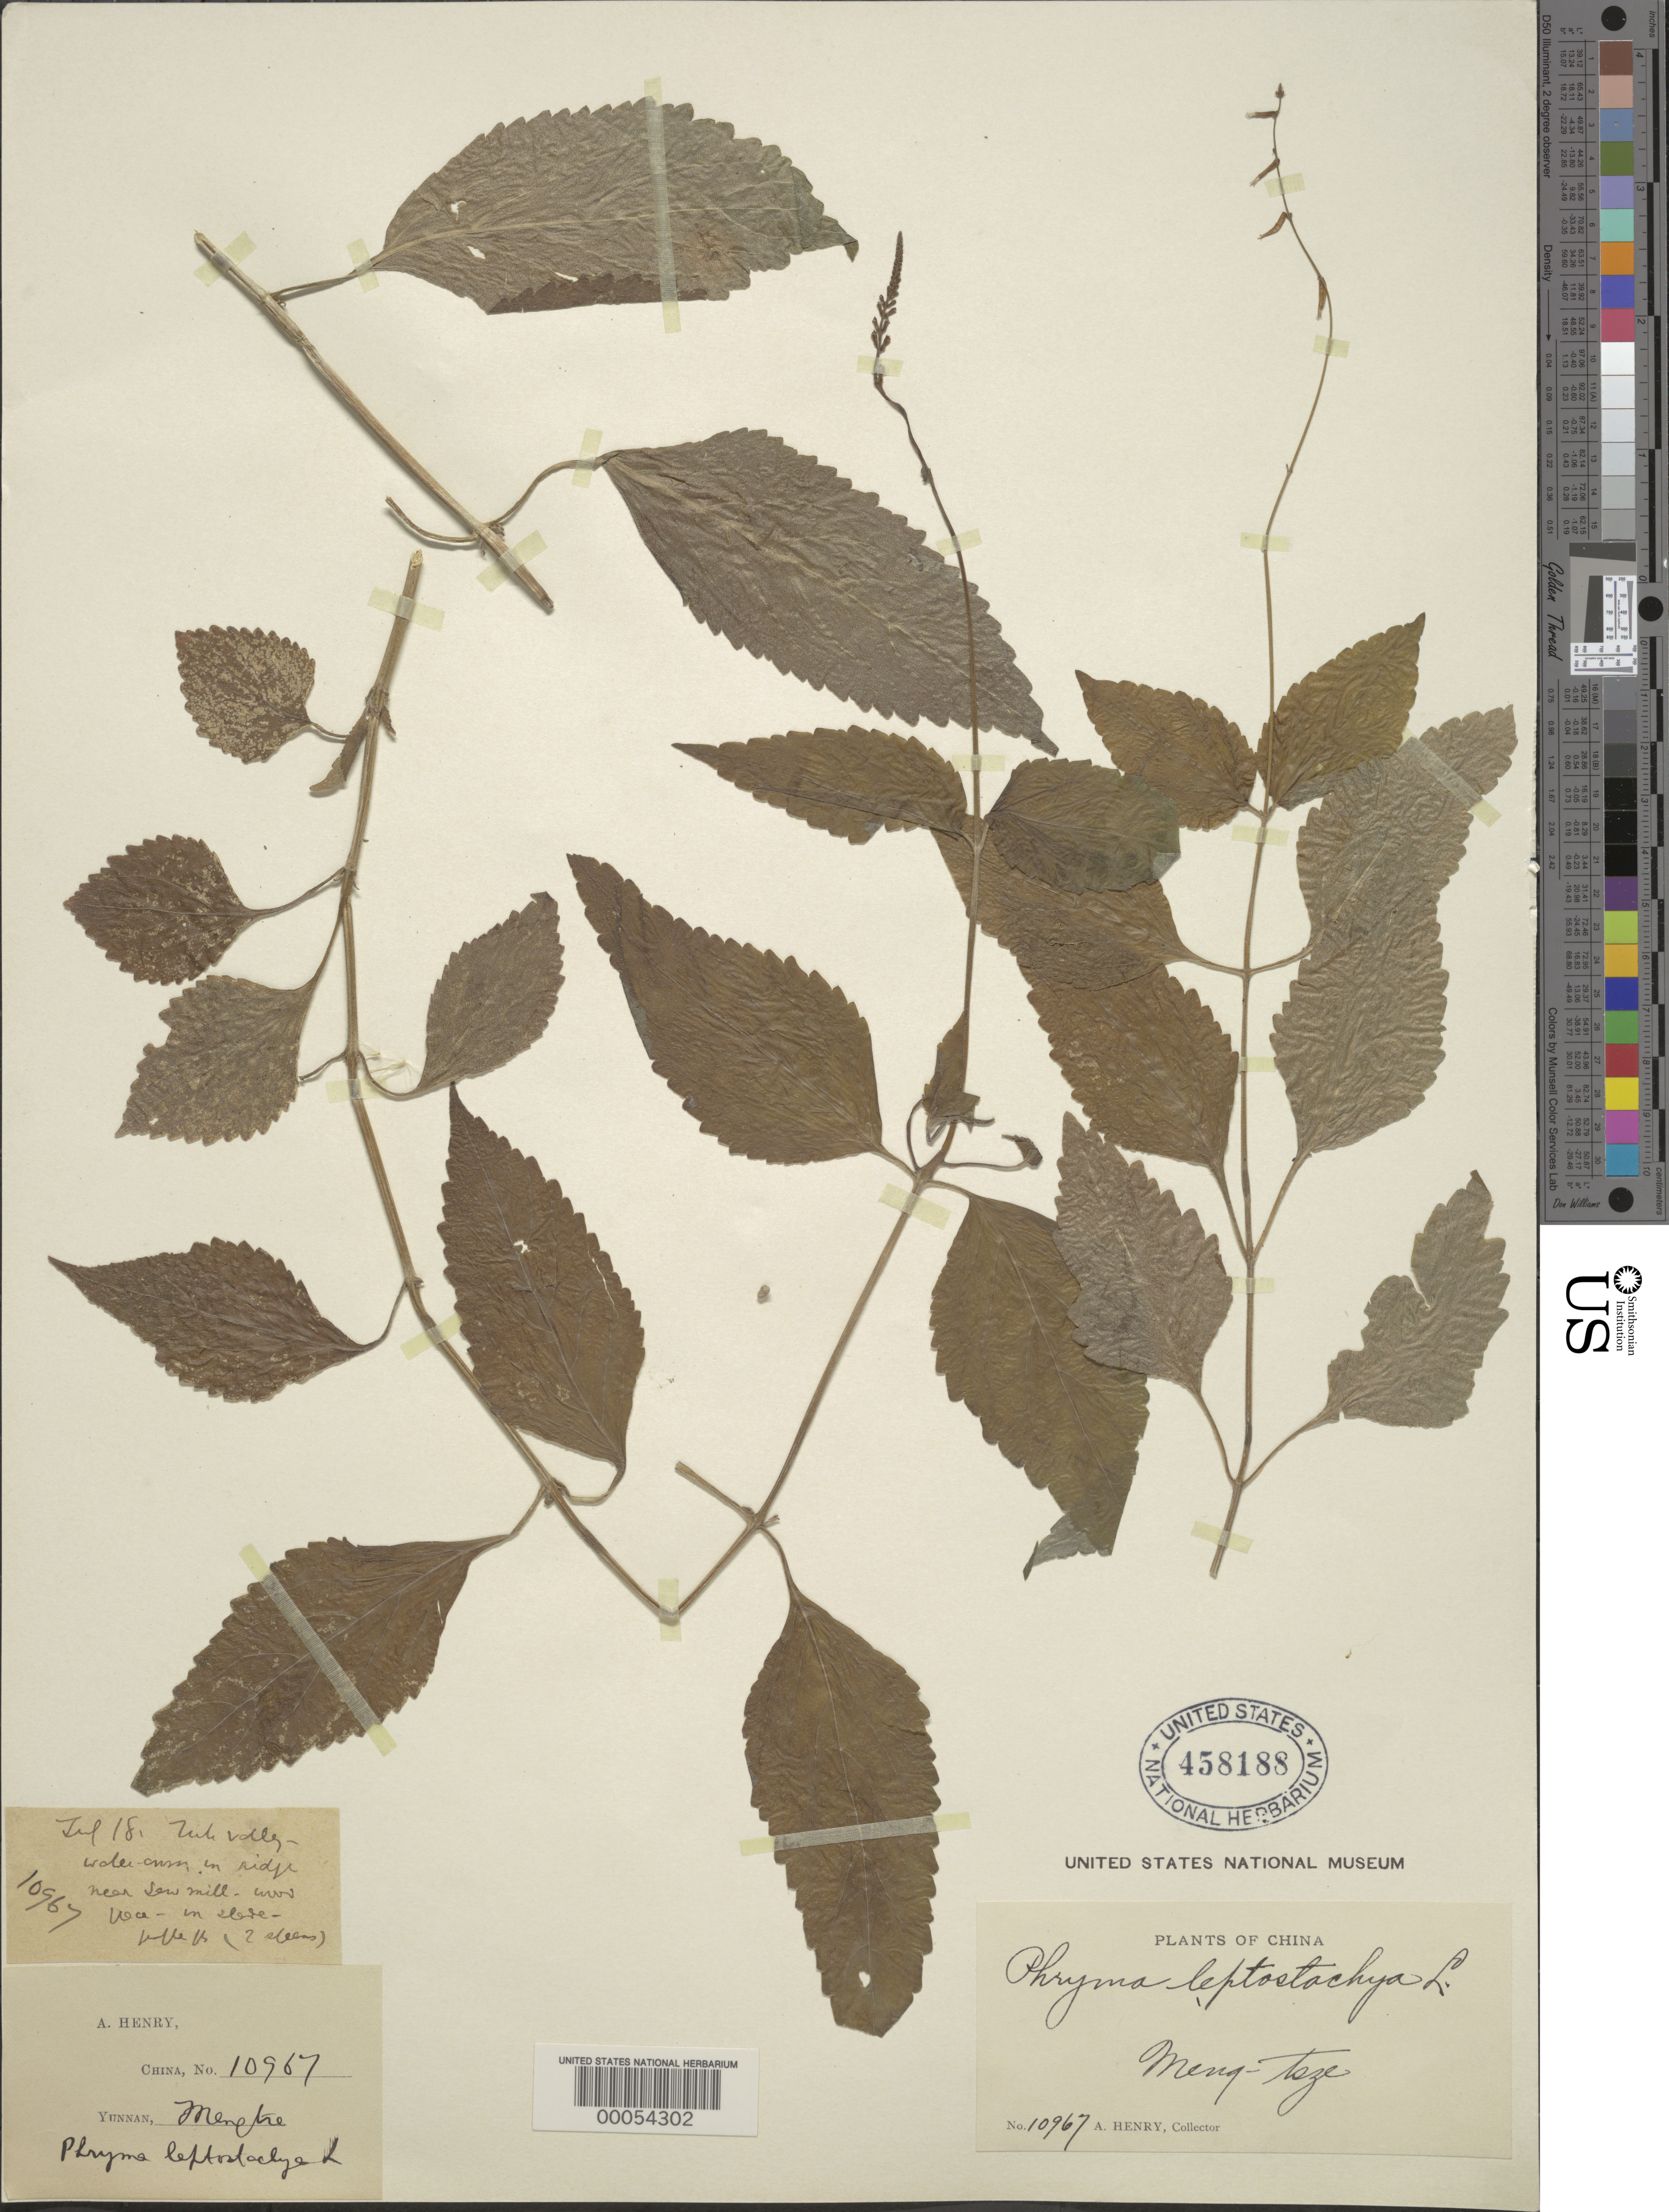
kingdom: Plantae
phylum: Tracheophyta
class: Magnoliopsida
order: Lamiales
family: Phrymaceae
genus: Phryma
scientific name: Phryma leptostachya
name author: L.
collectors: A. Henry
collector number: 10967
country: China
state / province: Yunnan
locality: Meng-tsze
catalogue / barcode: US 458188